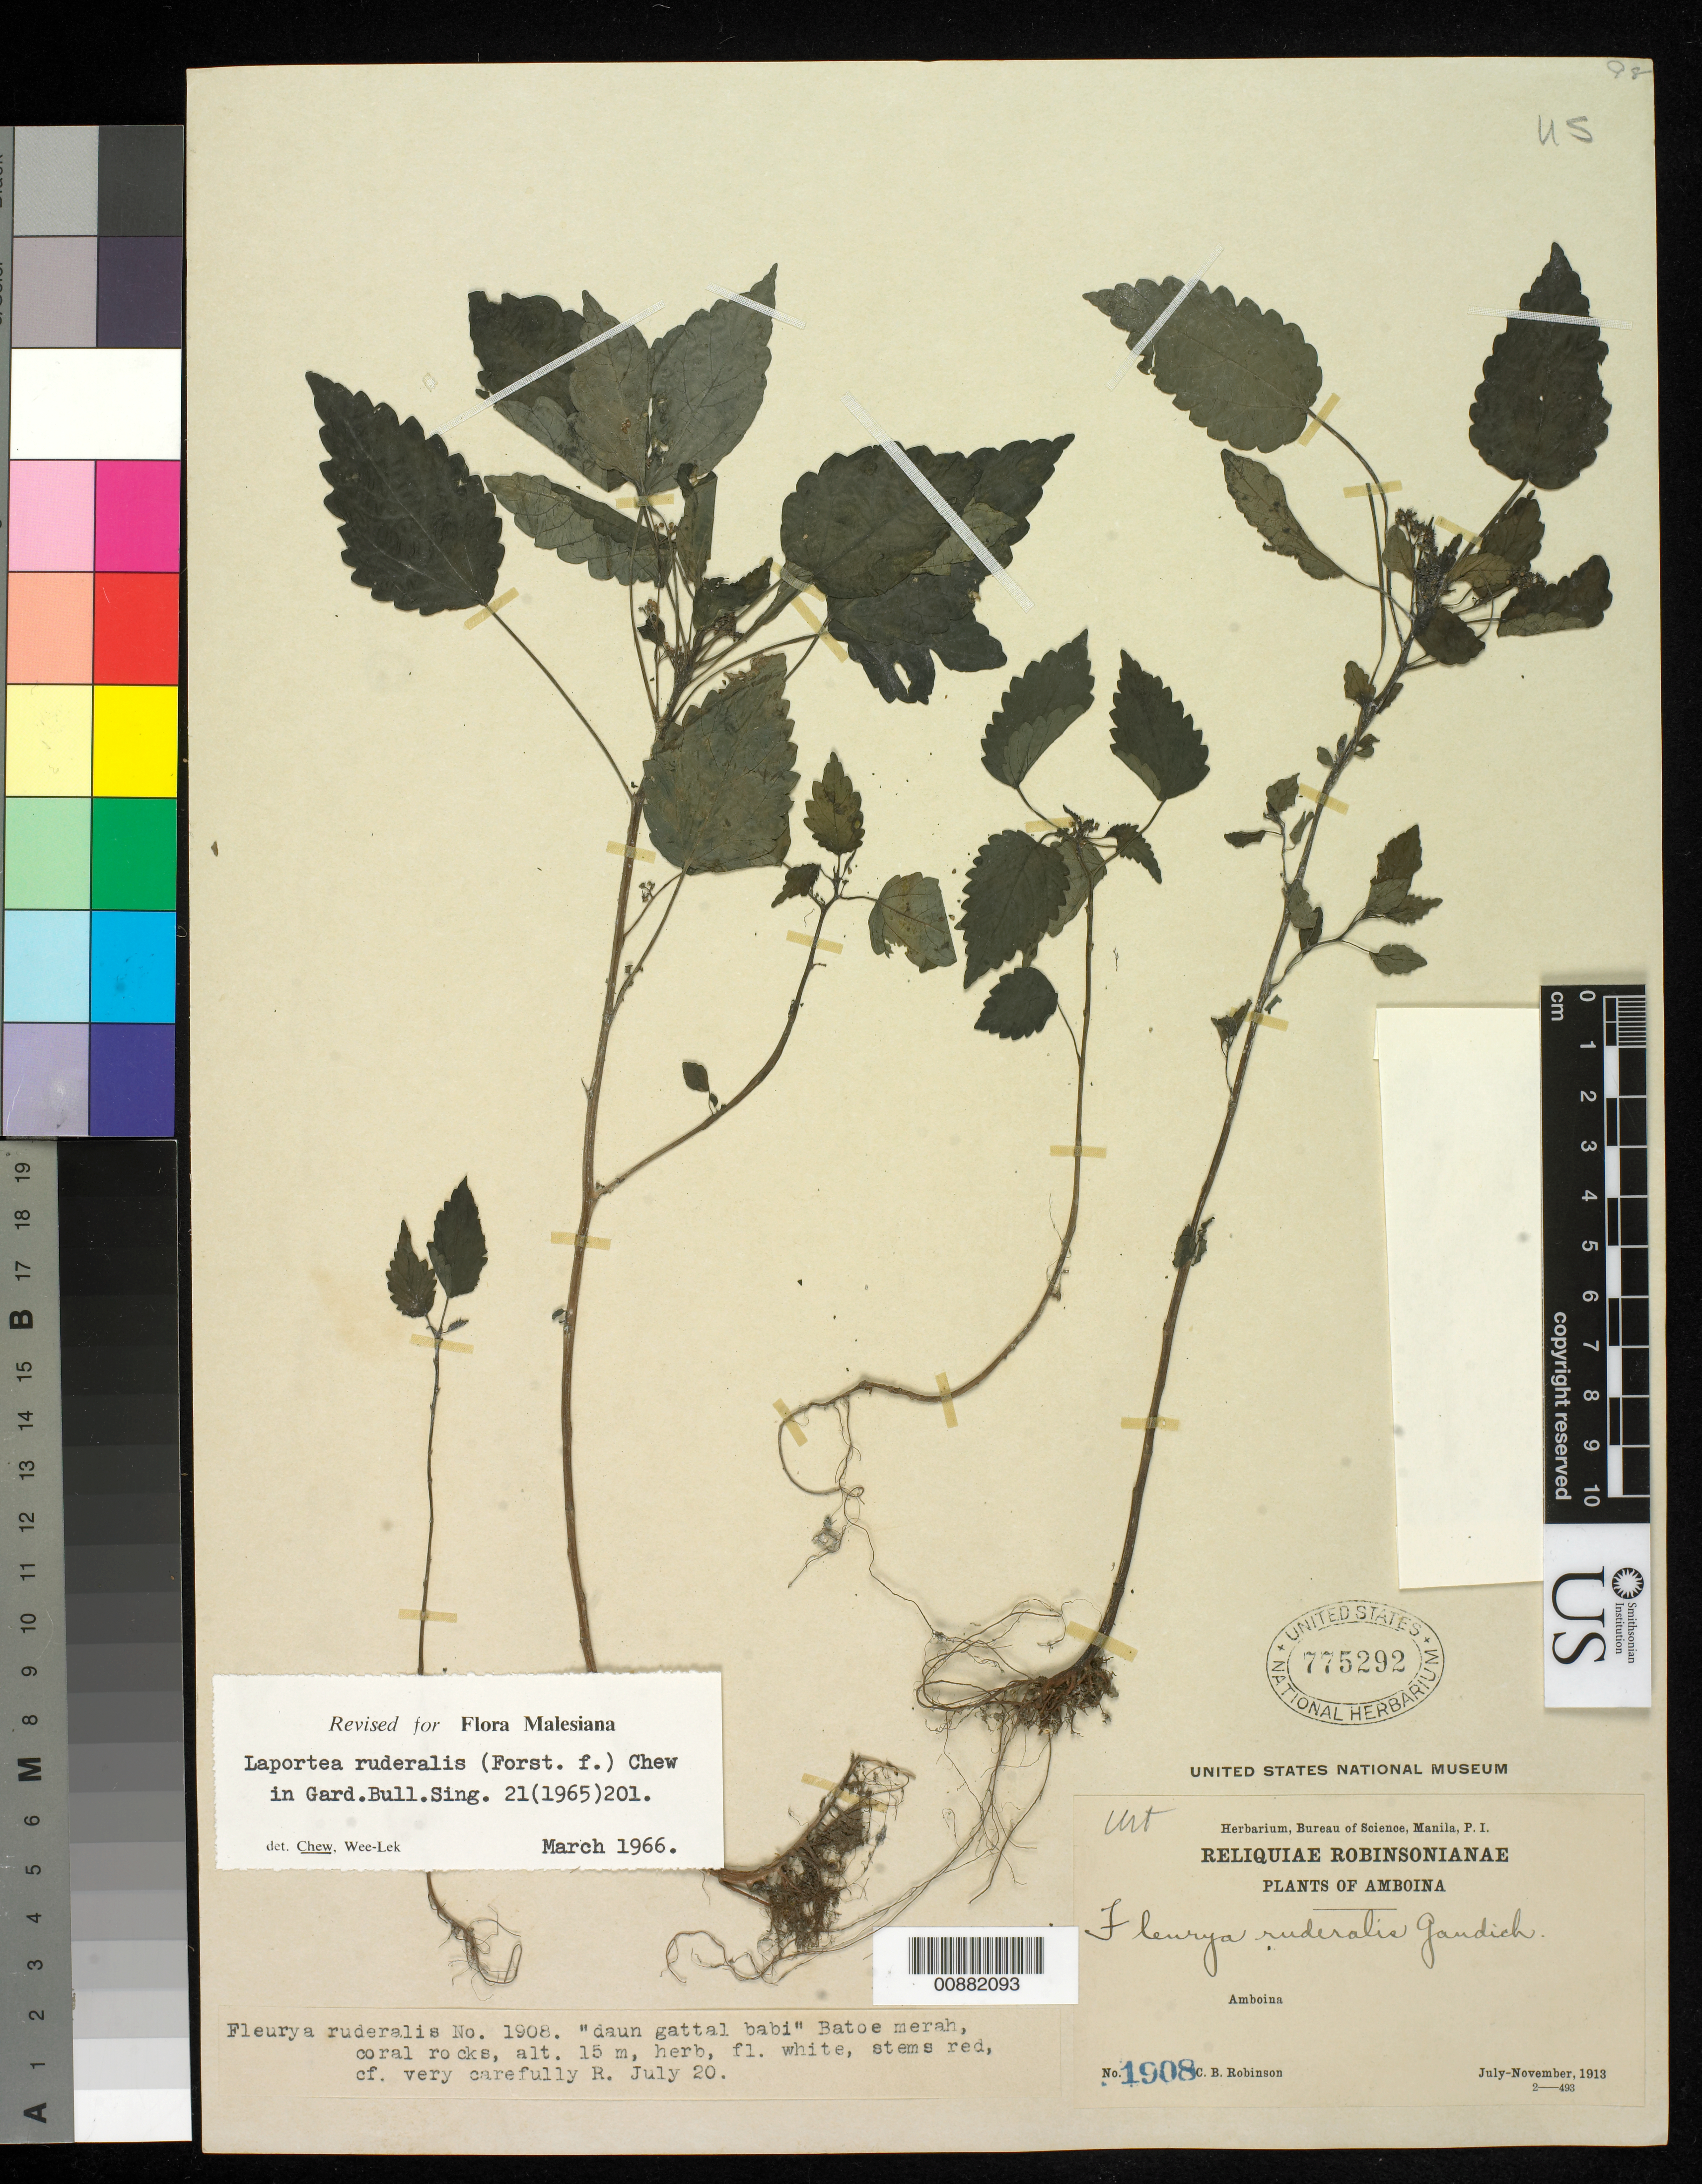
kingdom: Plantae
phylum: Tracheophyta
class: Magnoliopsida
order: Rosales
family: Urticaceae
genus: Laportea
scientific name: Laportea ruderalis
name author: (G. Forst.) Chew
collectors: C. Robinson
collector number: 1908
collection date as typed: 20 Jul 1913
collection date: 1913-07-20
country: Malaysia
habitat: coral rocks.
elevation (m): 15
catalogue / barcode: US 775292